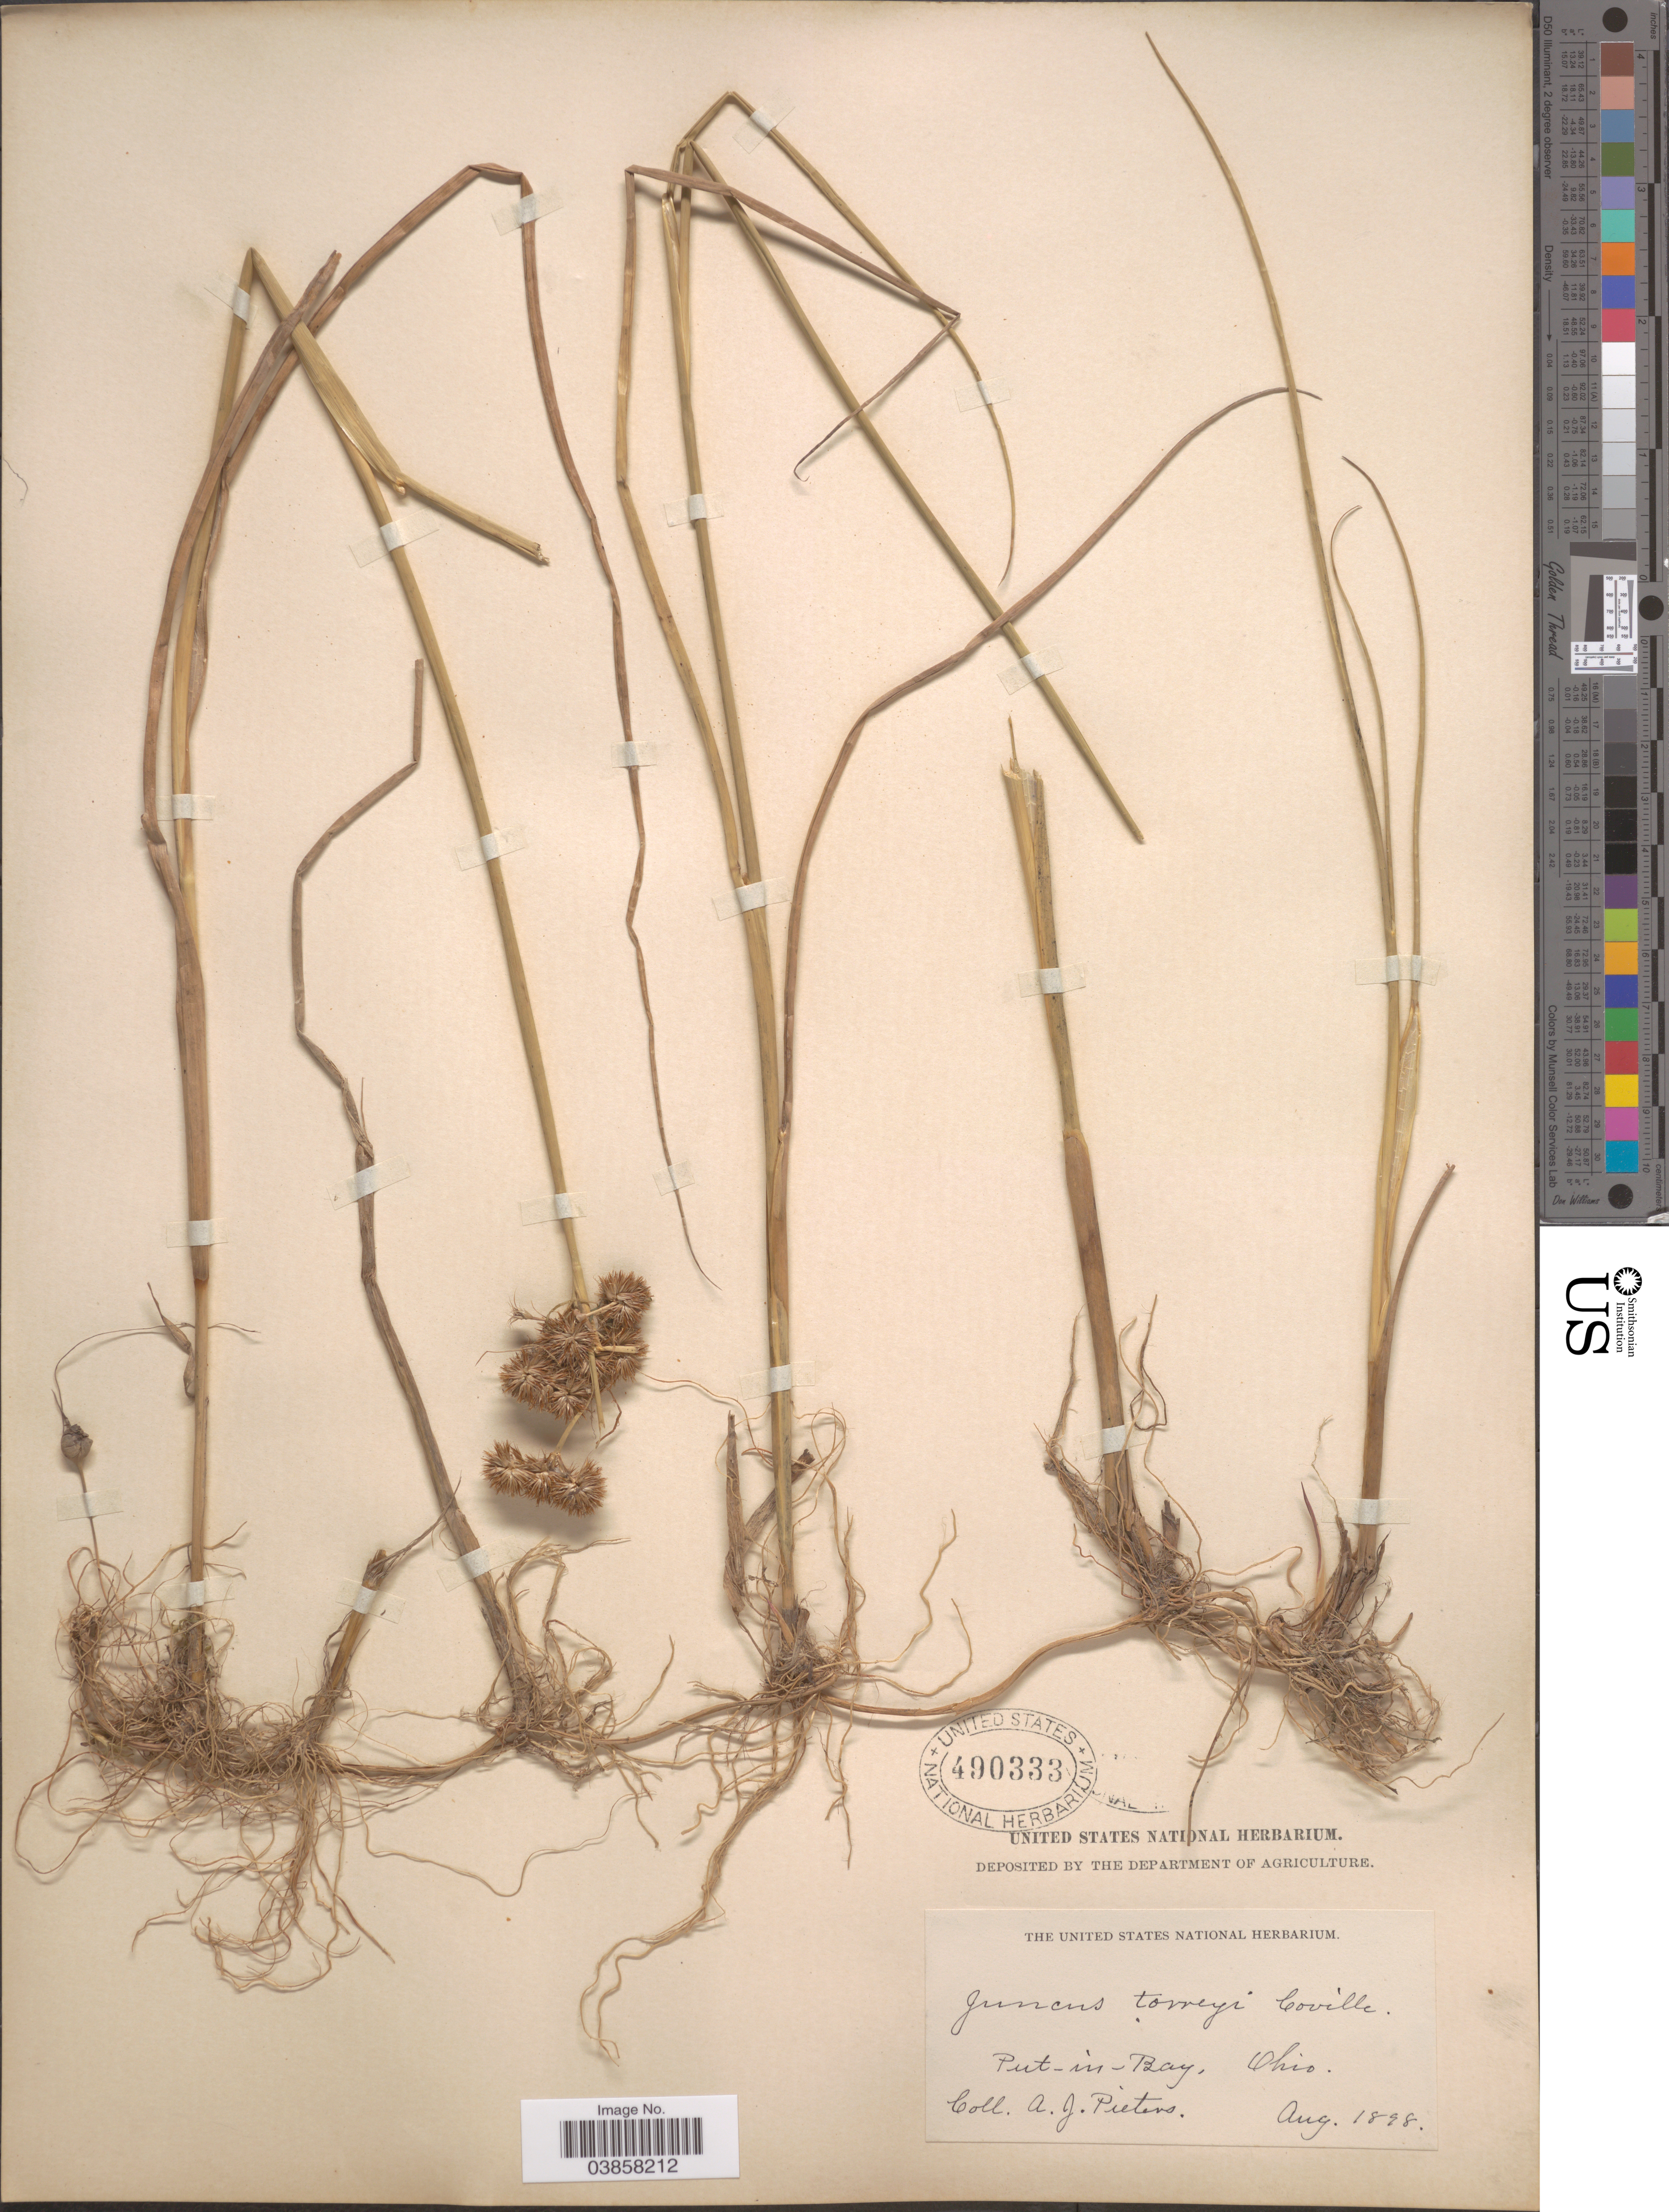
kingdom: Plantae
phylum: Tracheophyta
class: Liliopsida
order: Poales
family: Juncaceae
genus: Juncus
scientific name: Juncus torreyi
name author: Coville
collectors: A. Pieters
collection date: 1898-08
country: United States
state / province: Ohio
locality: Put-in-Bay.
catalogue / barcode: US 490333